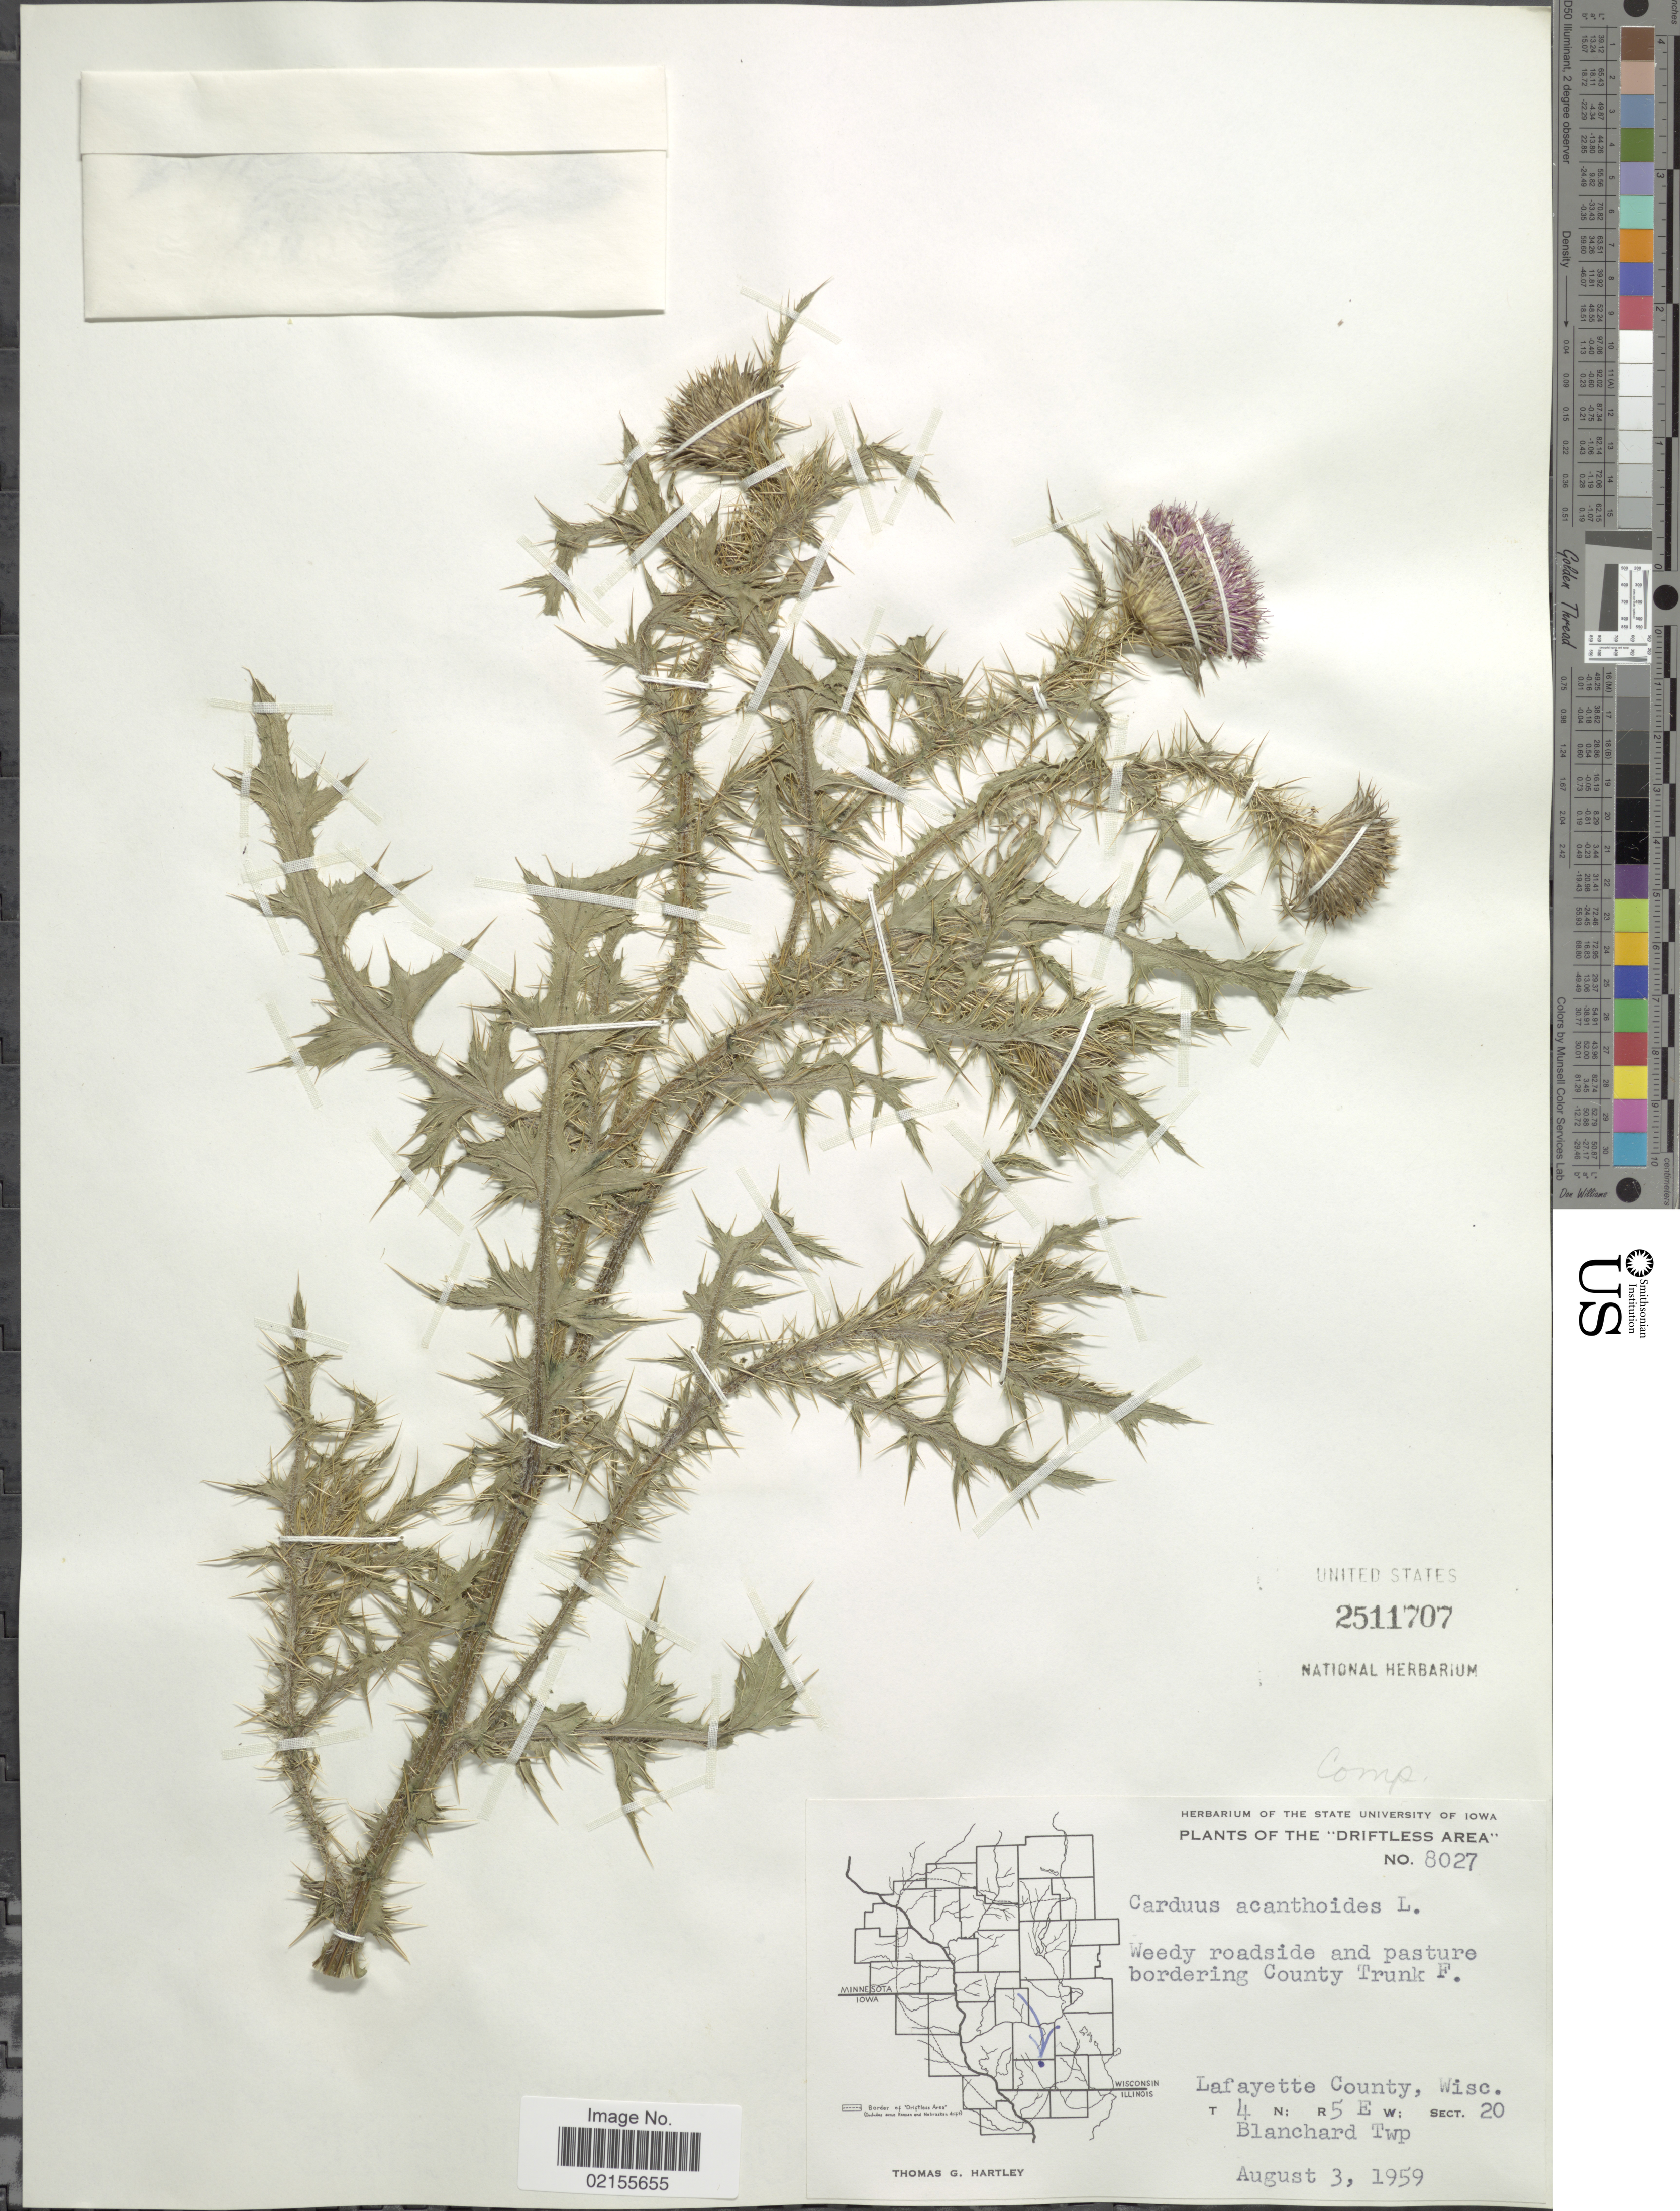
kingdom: Plantae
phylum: Tracheophyta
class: Magnoliopsida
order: Asterales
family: Asteraceae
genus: Carduus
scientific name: Carduus acanthoides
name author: L.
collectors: T. G. Hartley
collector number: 8027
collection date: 1959-08-03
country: United States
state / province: Wisconsin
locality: The 'Driftless Area', Weedy roadside and pasture bordering County Trunk F. Lafayette County, T4 N; R5E W; Sect. 20 Blanchard Twp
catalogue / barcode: US 2511707